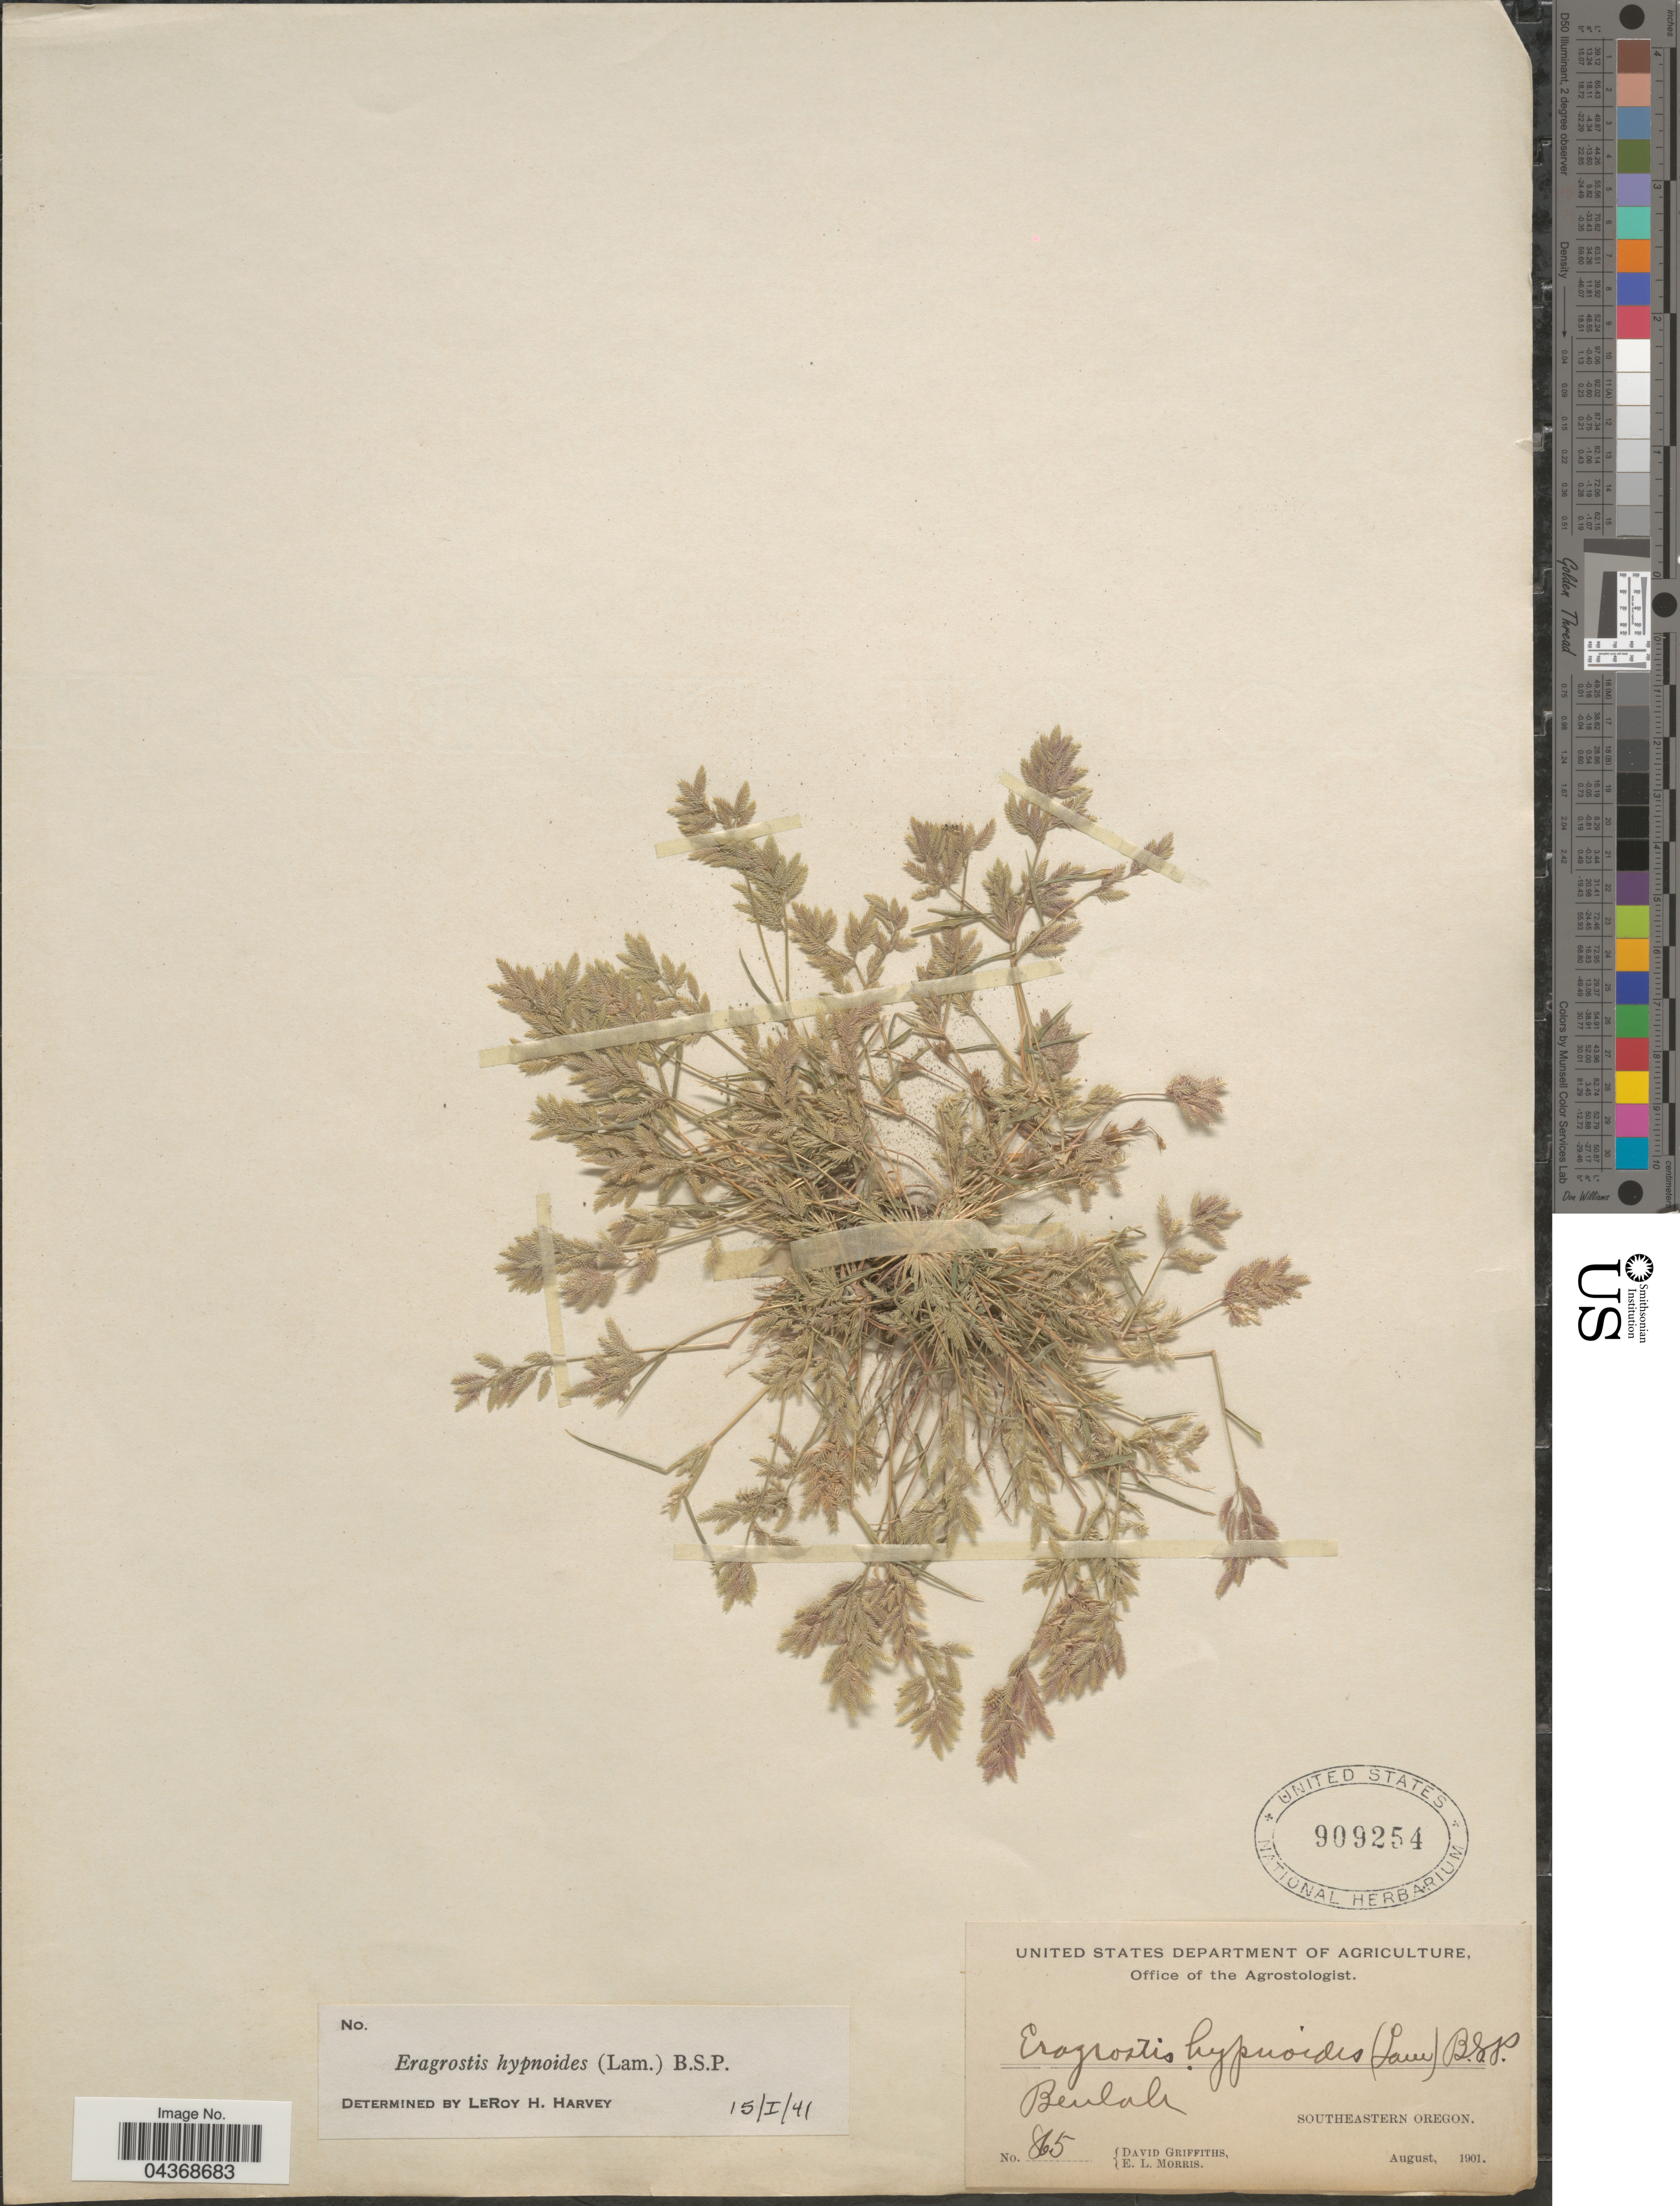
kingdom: Plantae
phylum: Tracheophyta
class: Liliopsida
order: Poales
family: Poaceae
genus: Eragrostis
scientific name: Eragrostis hypnoides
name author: (Lam.) Britton, Stearns & Poggenb.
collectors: D. Griffiths & E. Morris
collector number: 865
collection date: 1901-08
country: United States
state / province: Oregon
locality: Beulah. Southeastern Oregon.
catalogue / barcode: US 909254